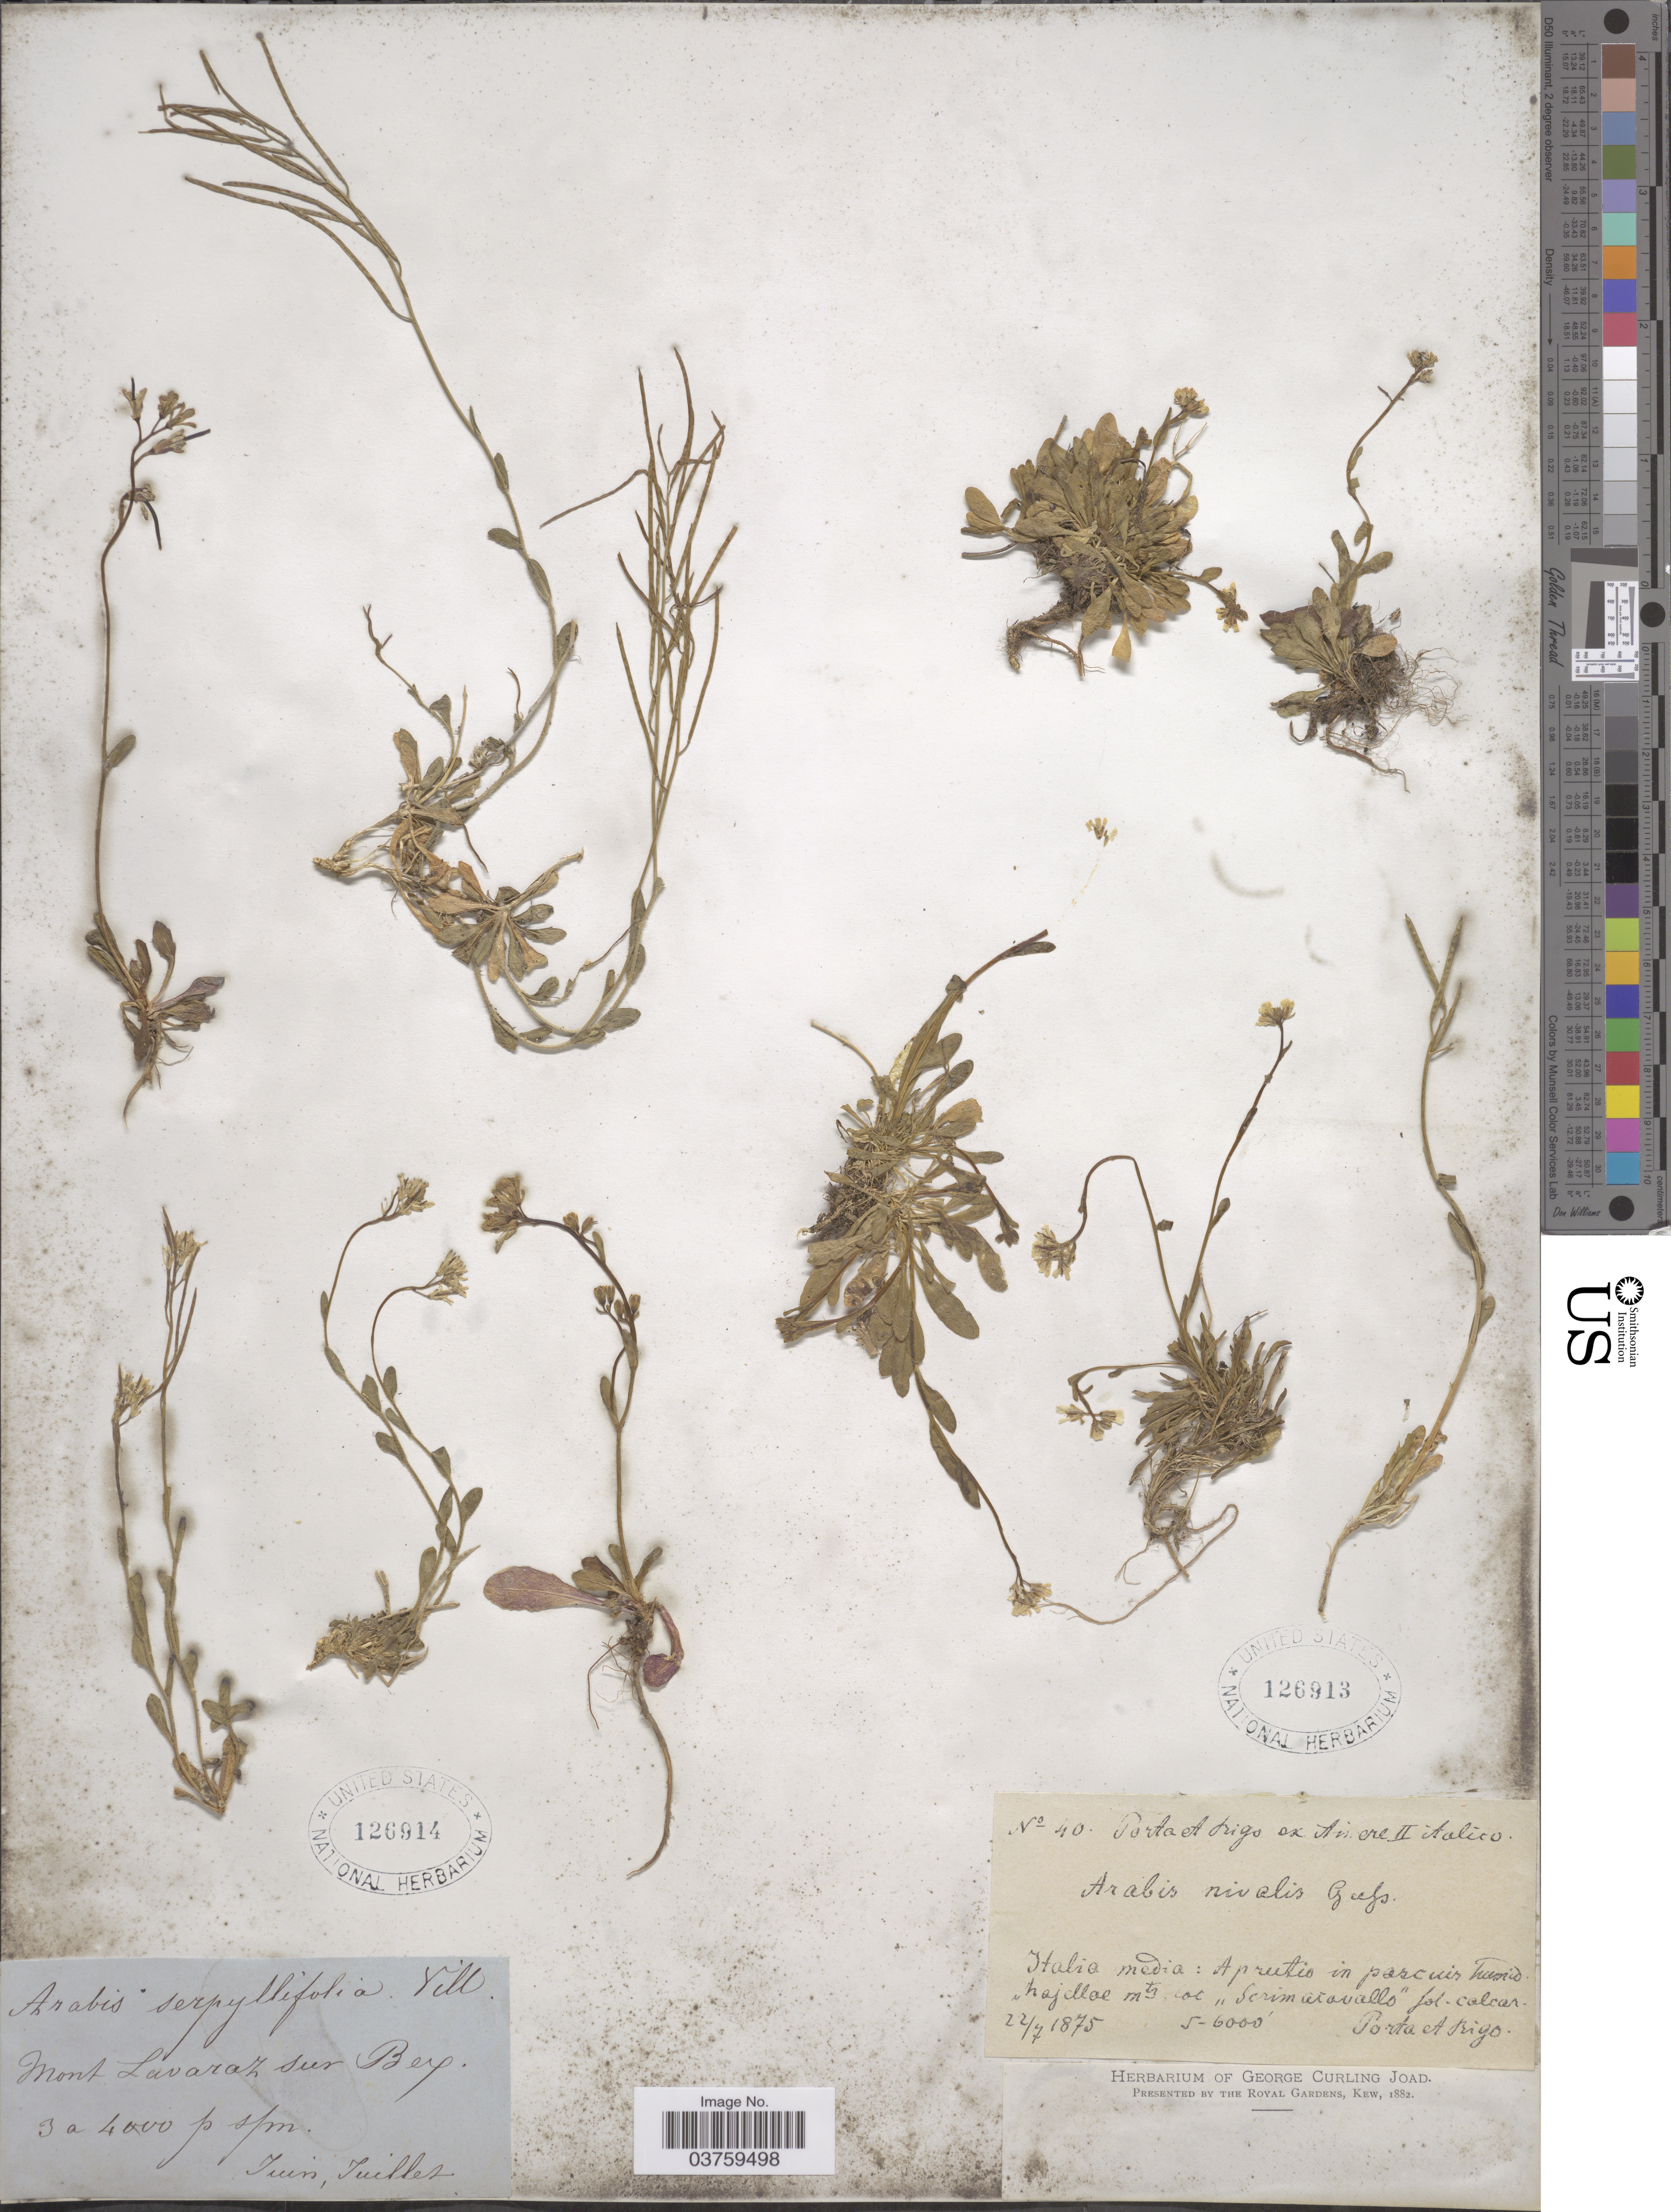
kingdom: Plantae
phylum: Tracheophyta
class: Magnoliopsida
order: Brassicales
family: Brassicaceae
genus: Arabis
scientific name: Arabis nivalis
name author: Gussone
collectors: -- Porta & -. Frigo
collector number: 40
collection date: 1875-07-22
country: Italy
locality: Italia media: Aprutis in pascuis Tunis hajellae mts loc "Scrim acavallo" fol. calcar.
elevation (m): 1524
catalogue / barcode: US 126913